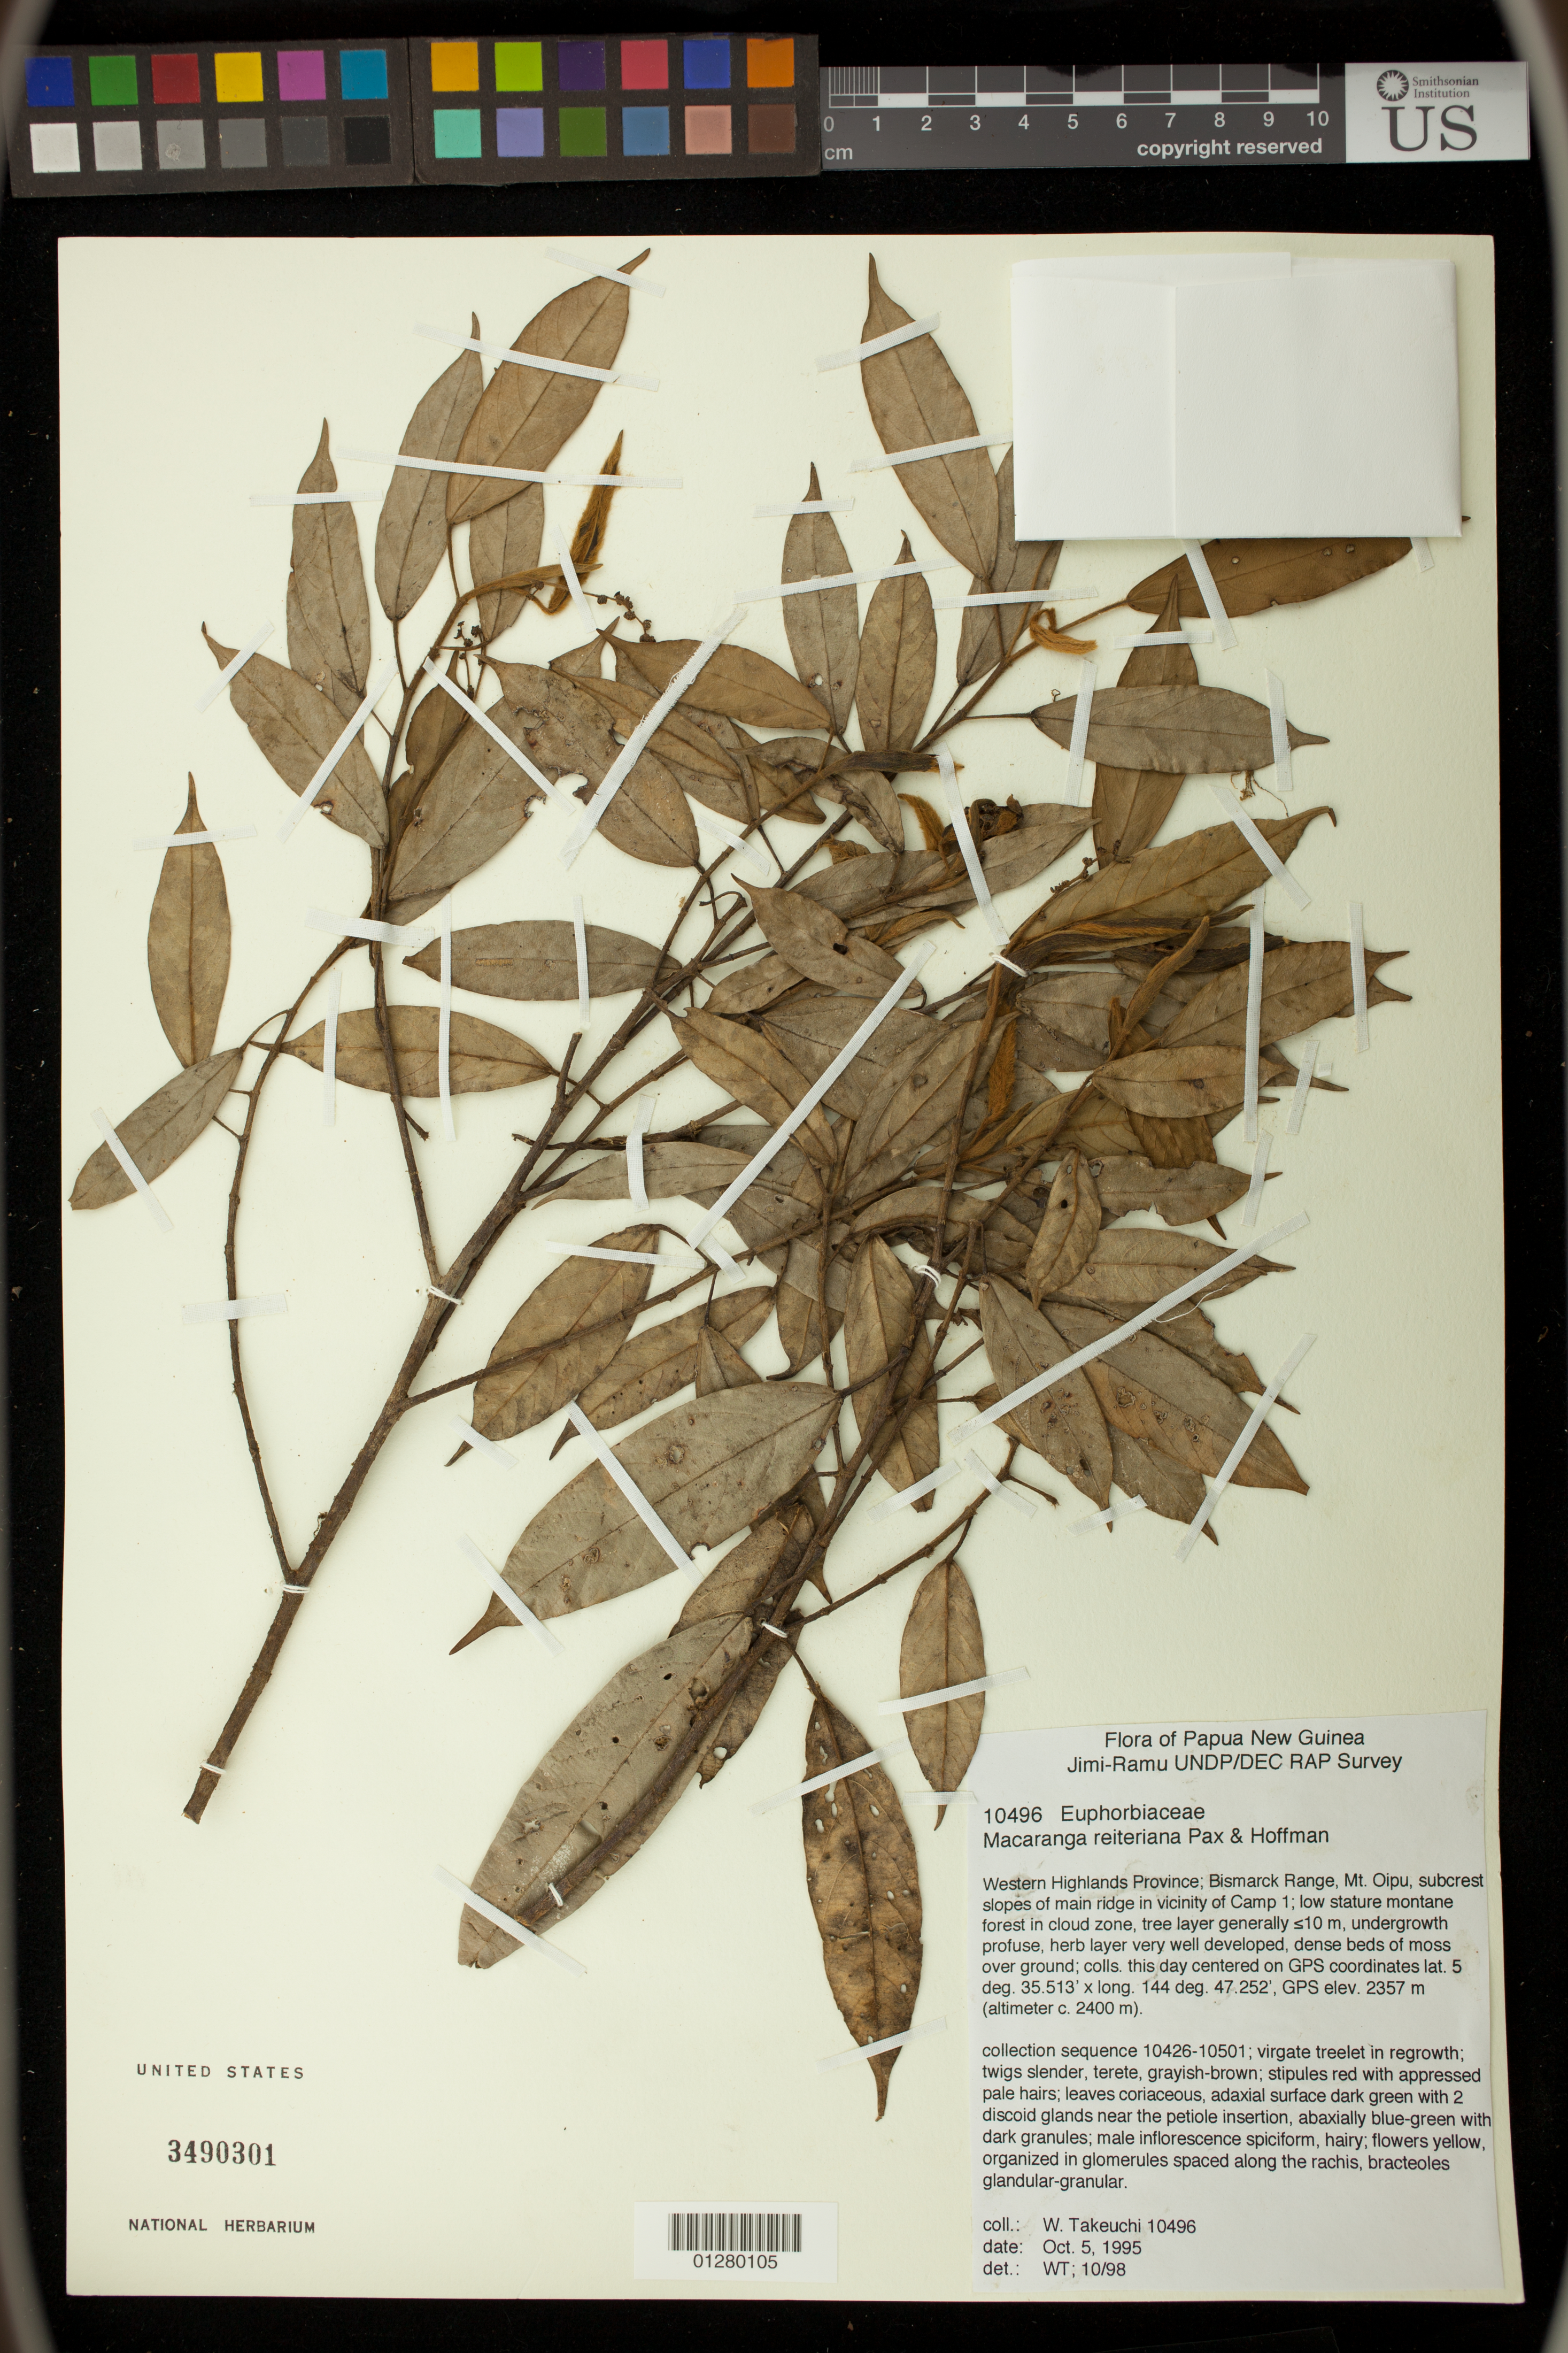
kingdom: Plantae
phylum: Tracheophyta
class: Magnoliopsida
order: Malpighiales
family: Euphorbiaceae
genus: Macaranga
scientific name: Macaranga reiteriana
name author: Pax & K. Hoffm.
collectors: W. Takeuchi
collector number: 10496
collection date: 1995-10-05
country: Papua New Guinea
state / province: Western Highlands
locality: Bismark Range, Mt. Oipu, subcrest slopes of main ridge in vicinity of Camp 1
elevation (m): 2357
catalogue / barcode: US 3490301